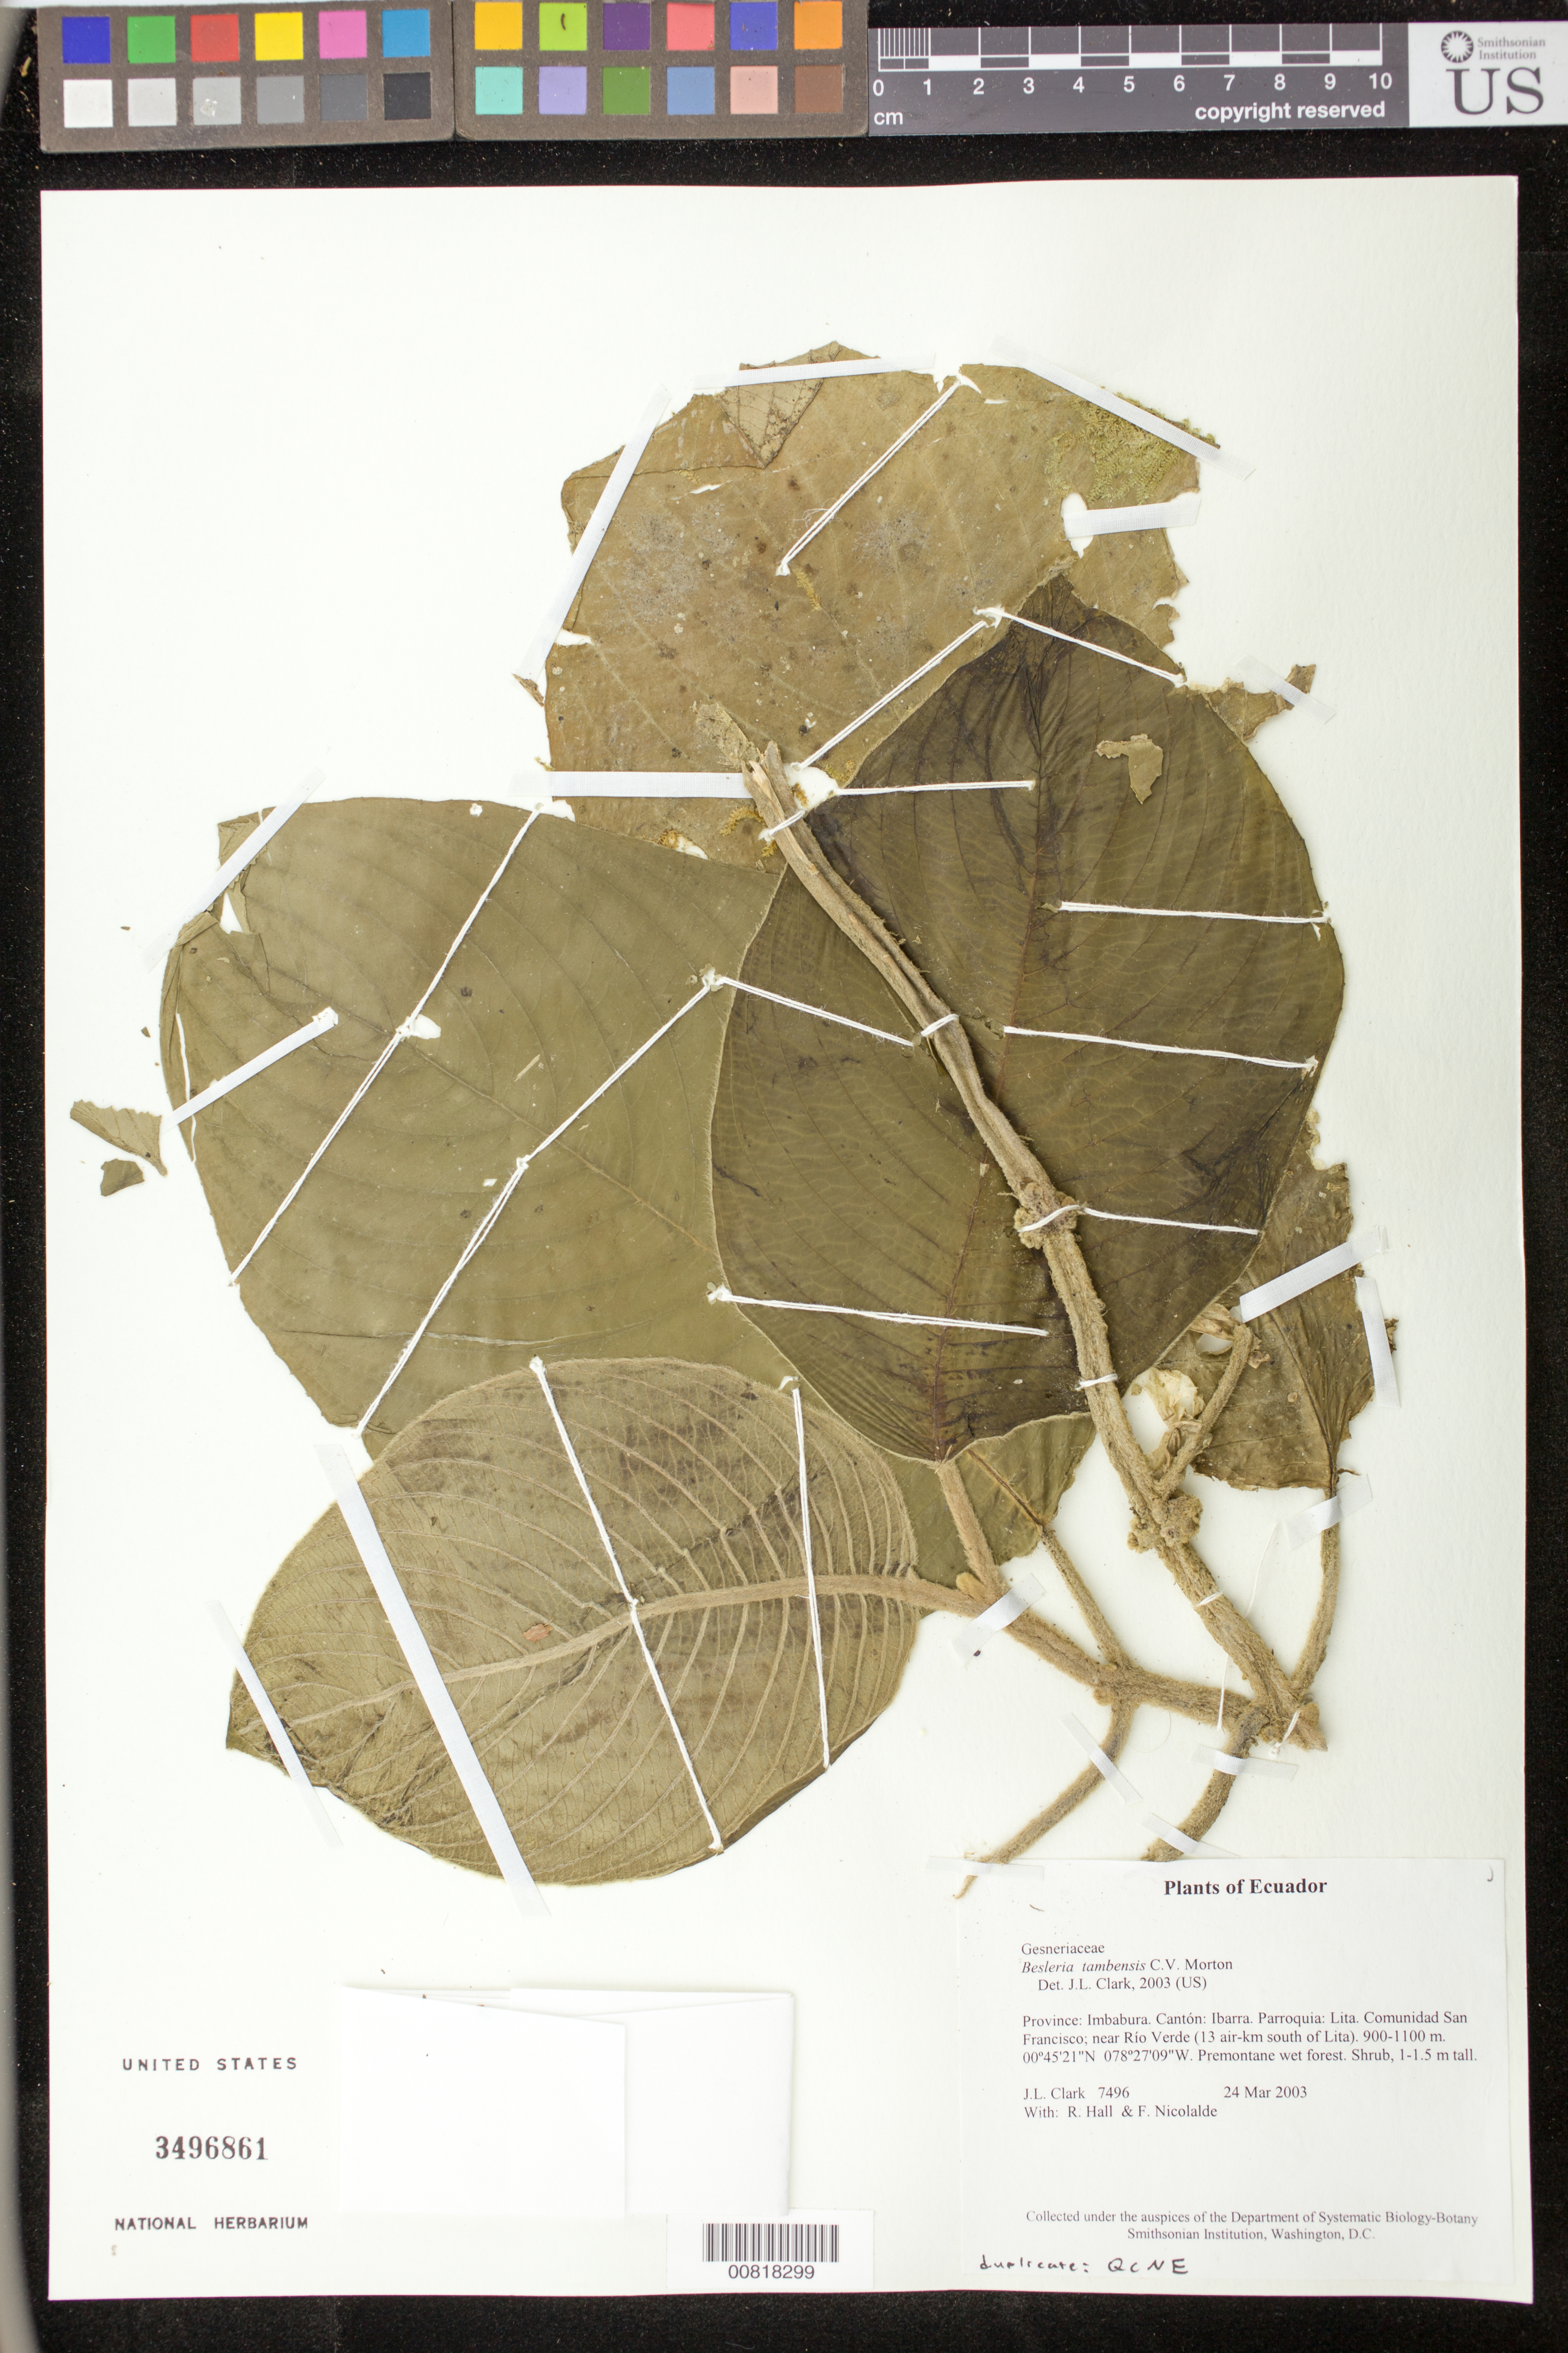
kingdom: Plantae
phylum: Tracheophyta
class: Magnoliopsida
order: Lamiales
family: Gesneriaceae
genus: Besleria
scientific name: Besleria tambensis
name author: C.V. Morton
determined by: Clark, J. L., (SEL), The Marie Selby Botanical Garden (UNITED STATES)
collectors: J. L. Clark, R. Hall & F. Nicolalde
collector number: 7496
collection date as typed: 24 Mar 2003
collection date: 2003-03-24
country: Ecuador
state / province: Imbabura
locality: Ibarra. Parroquia: Lita. Comunidad San Francisco; near Río Verde (13 air-km south of Lita).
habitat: Premontane wet forest.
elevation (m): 900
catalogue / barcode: US 3496861